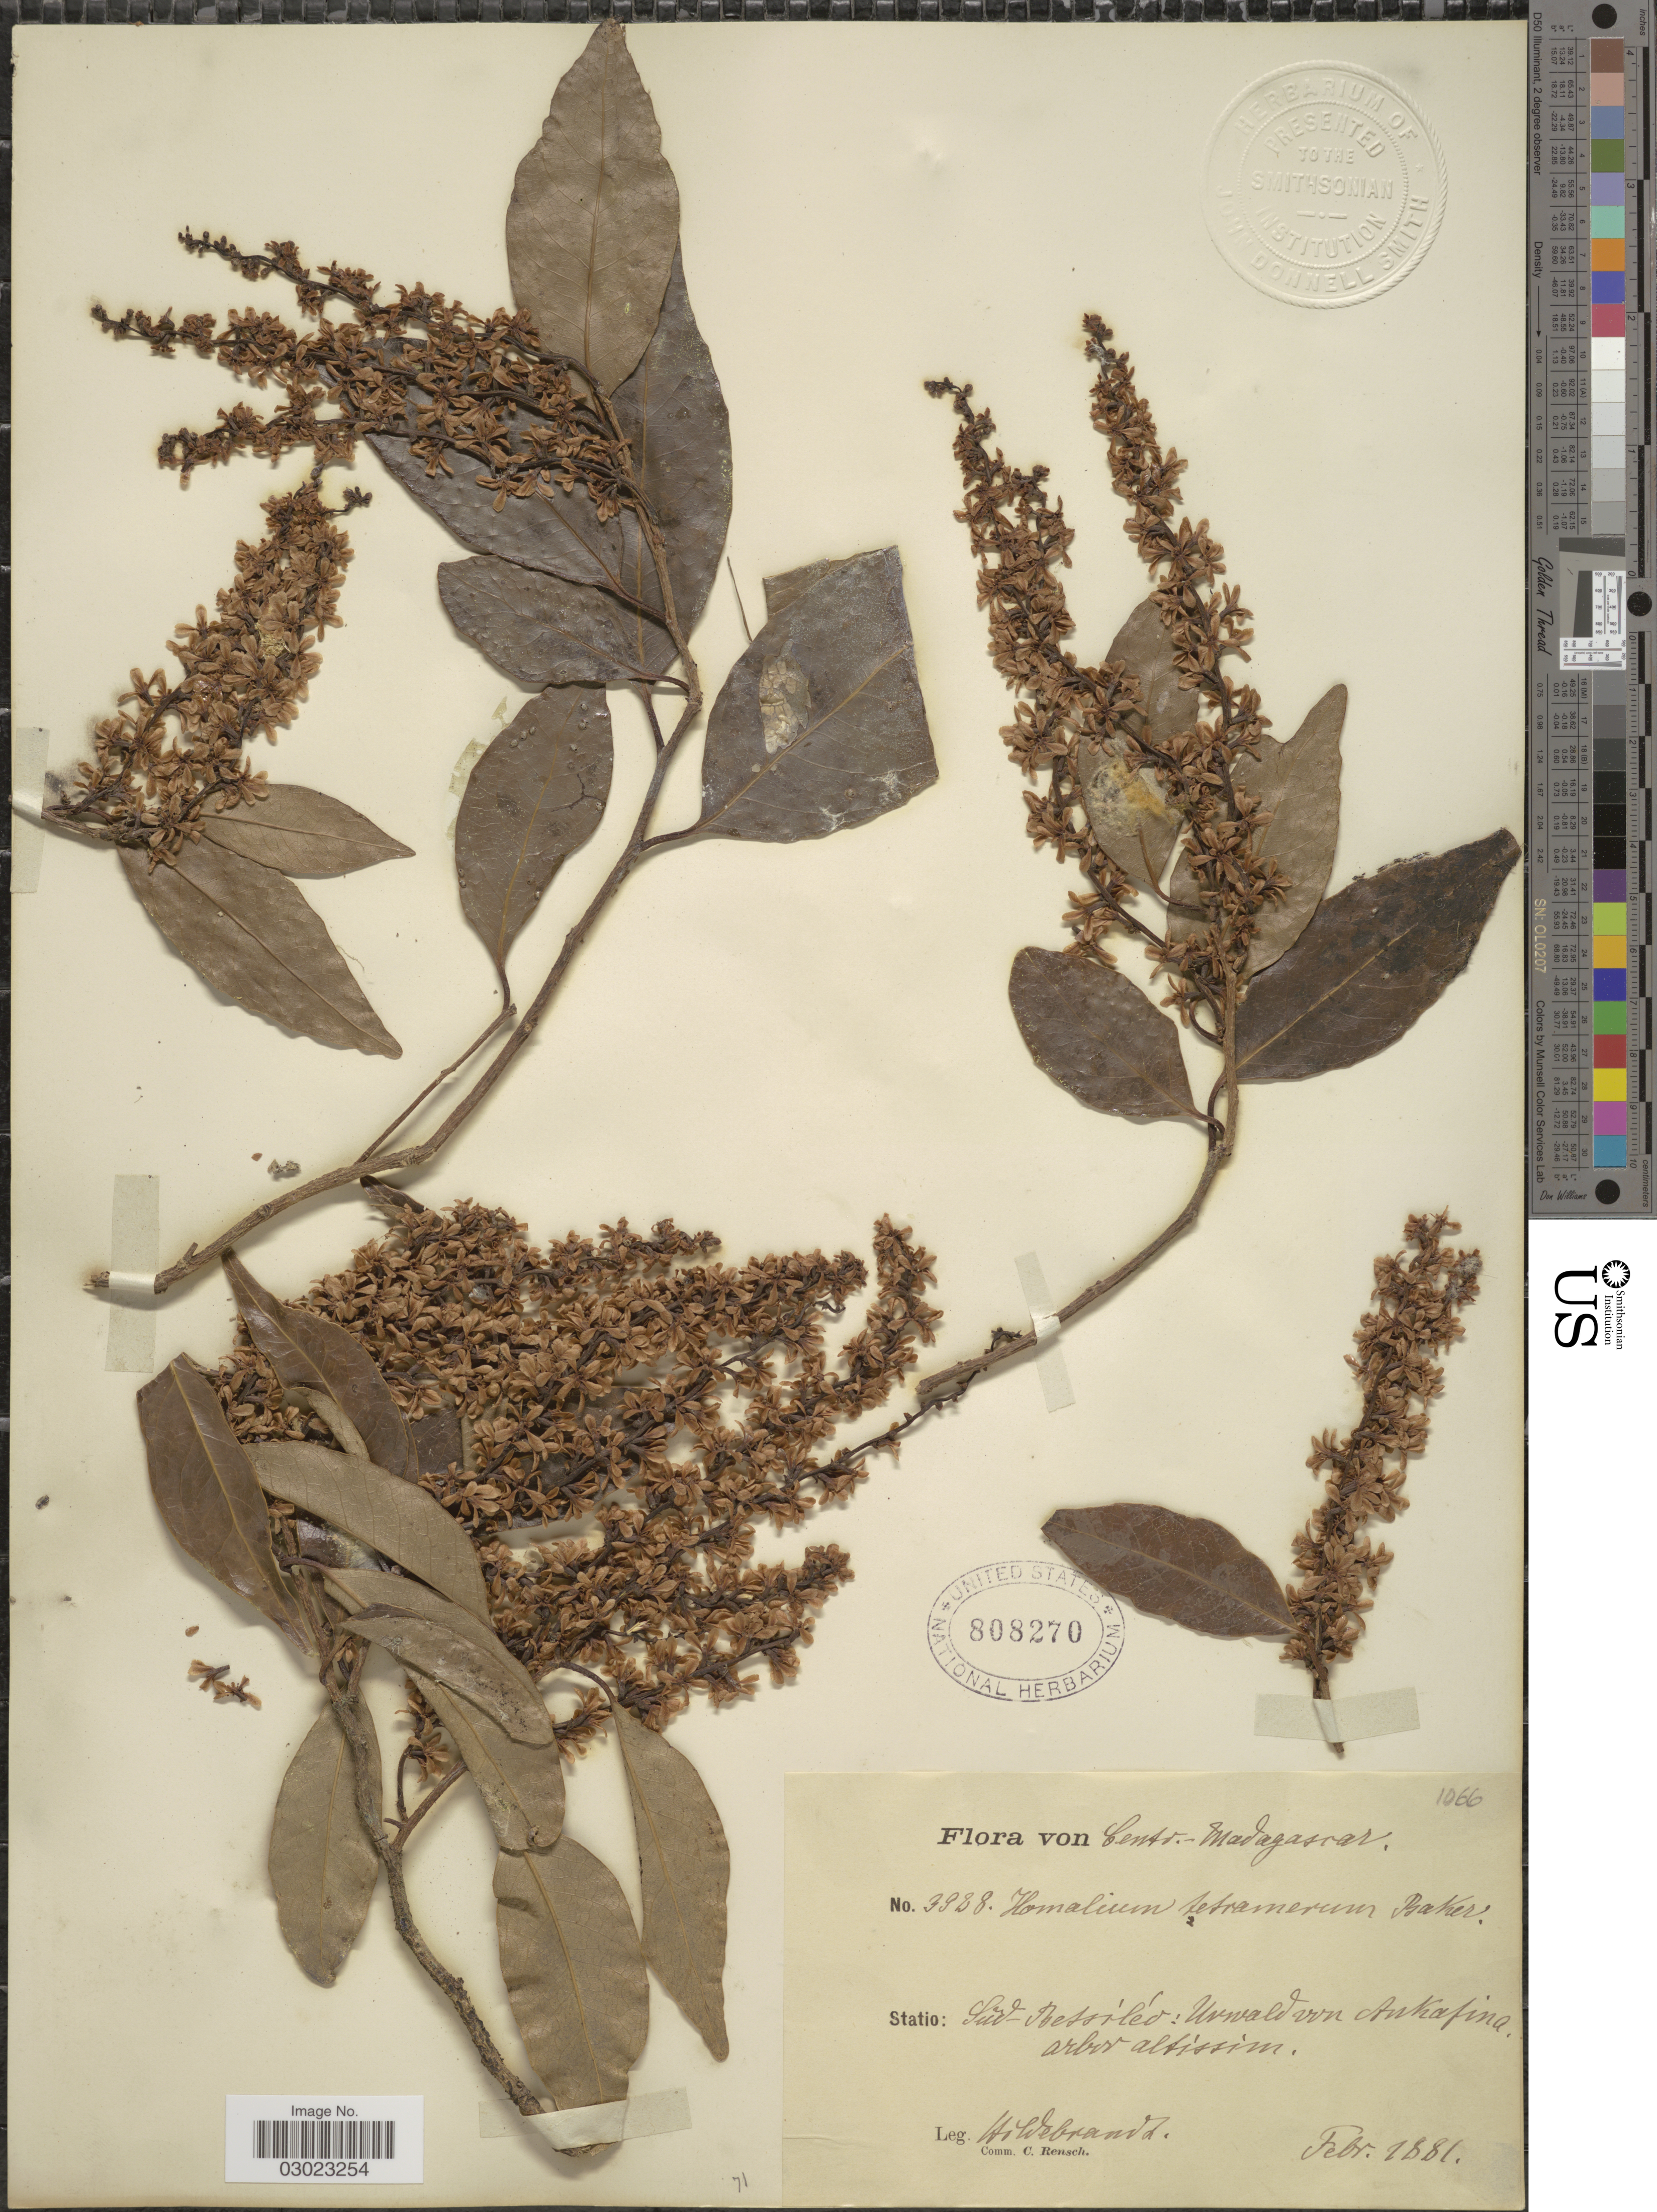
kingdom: Plantae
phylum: Tracheophyta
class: Magnoliopsida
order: Malpighiales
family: Salicaceae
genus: Homalium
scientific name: Homalium tetramerum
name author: Baker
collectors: J. Hildebrandt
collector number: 3928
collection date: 1881-02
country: Madagascar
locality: Centr.-Madagascar. Statio: Süd-Bessiléo: Urwald von Ankafina.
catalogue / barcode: US 808270